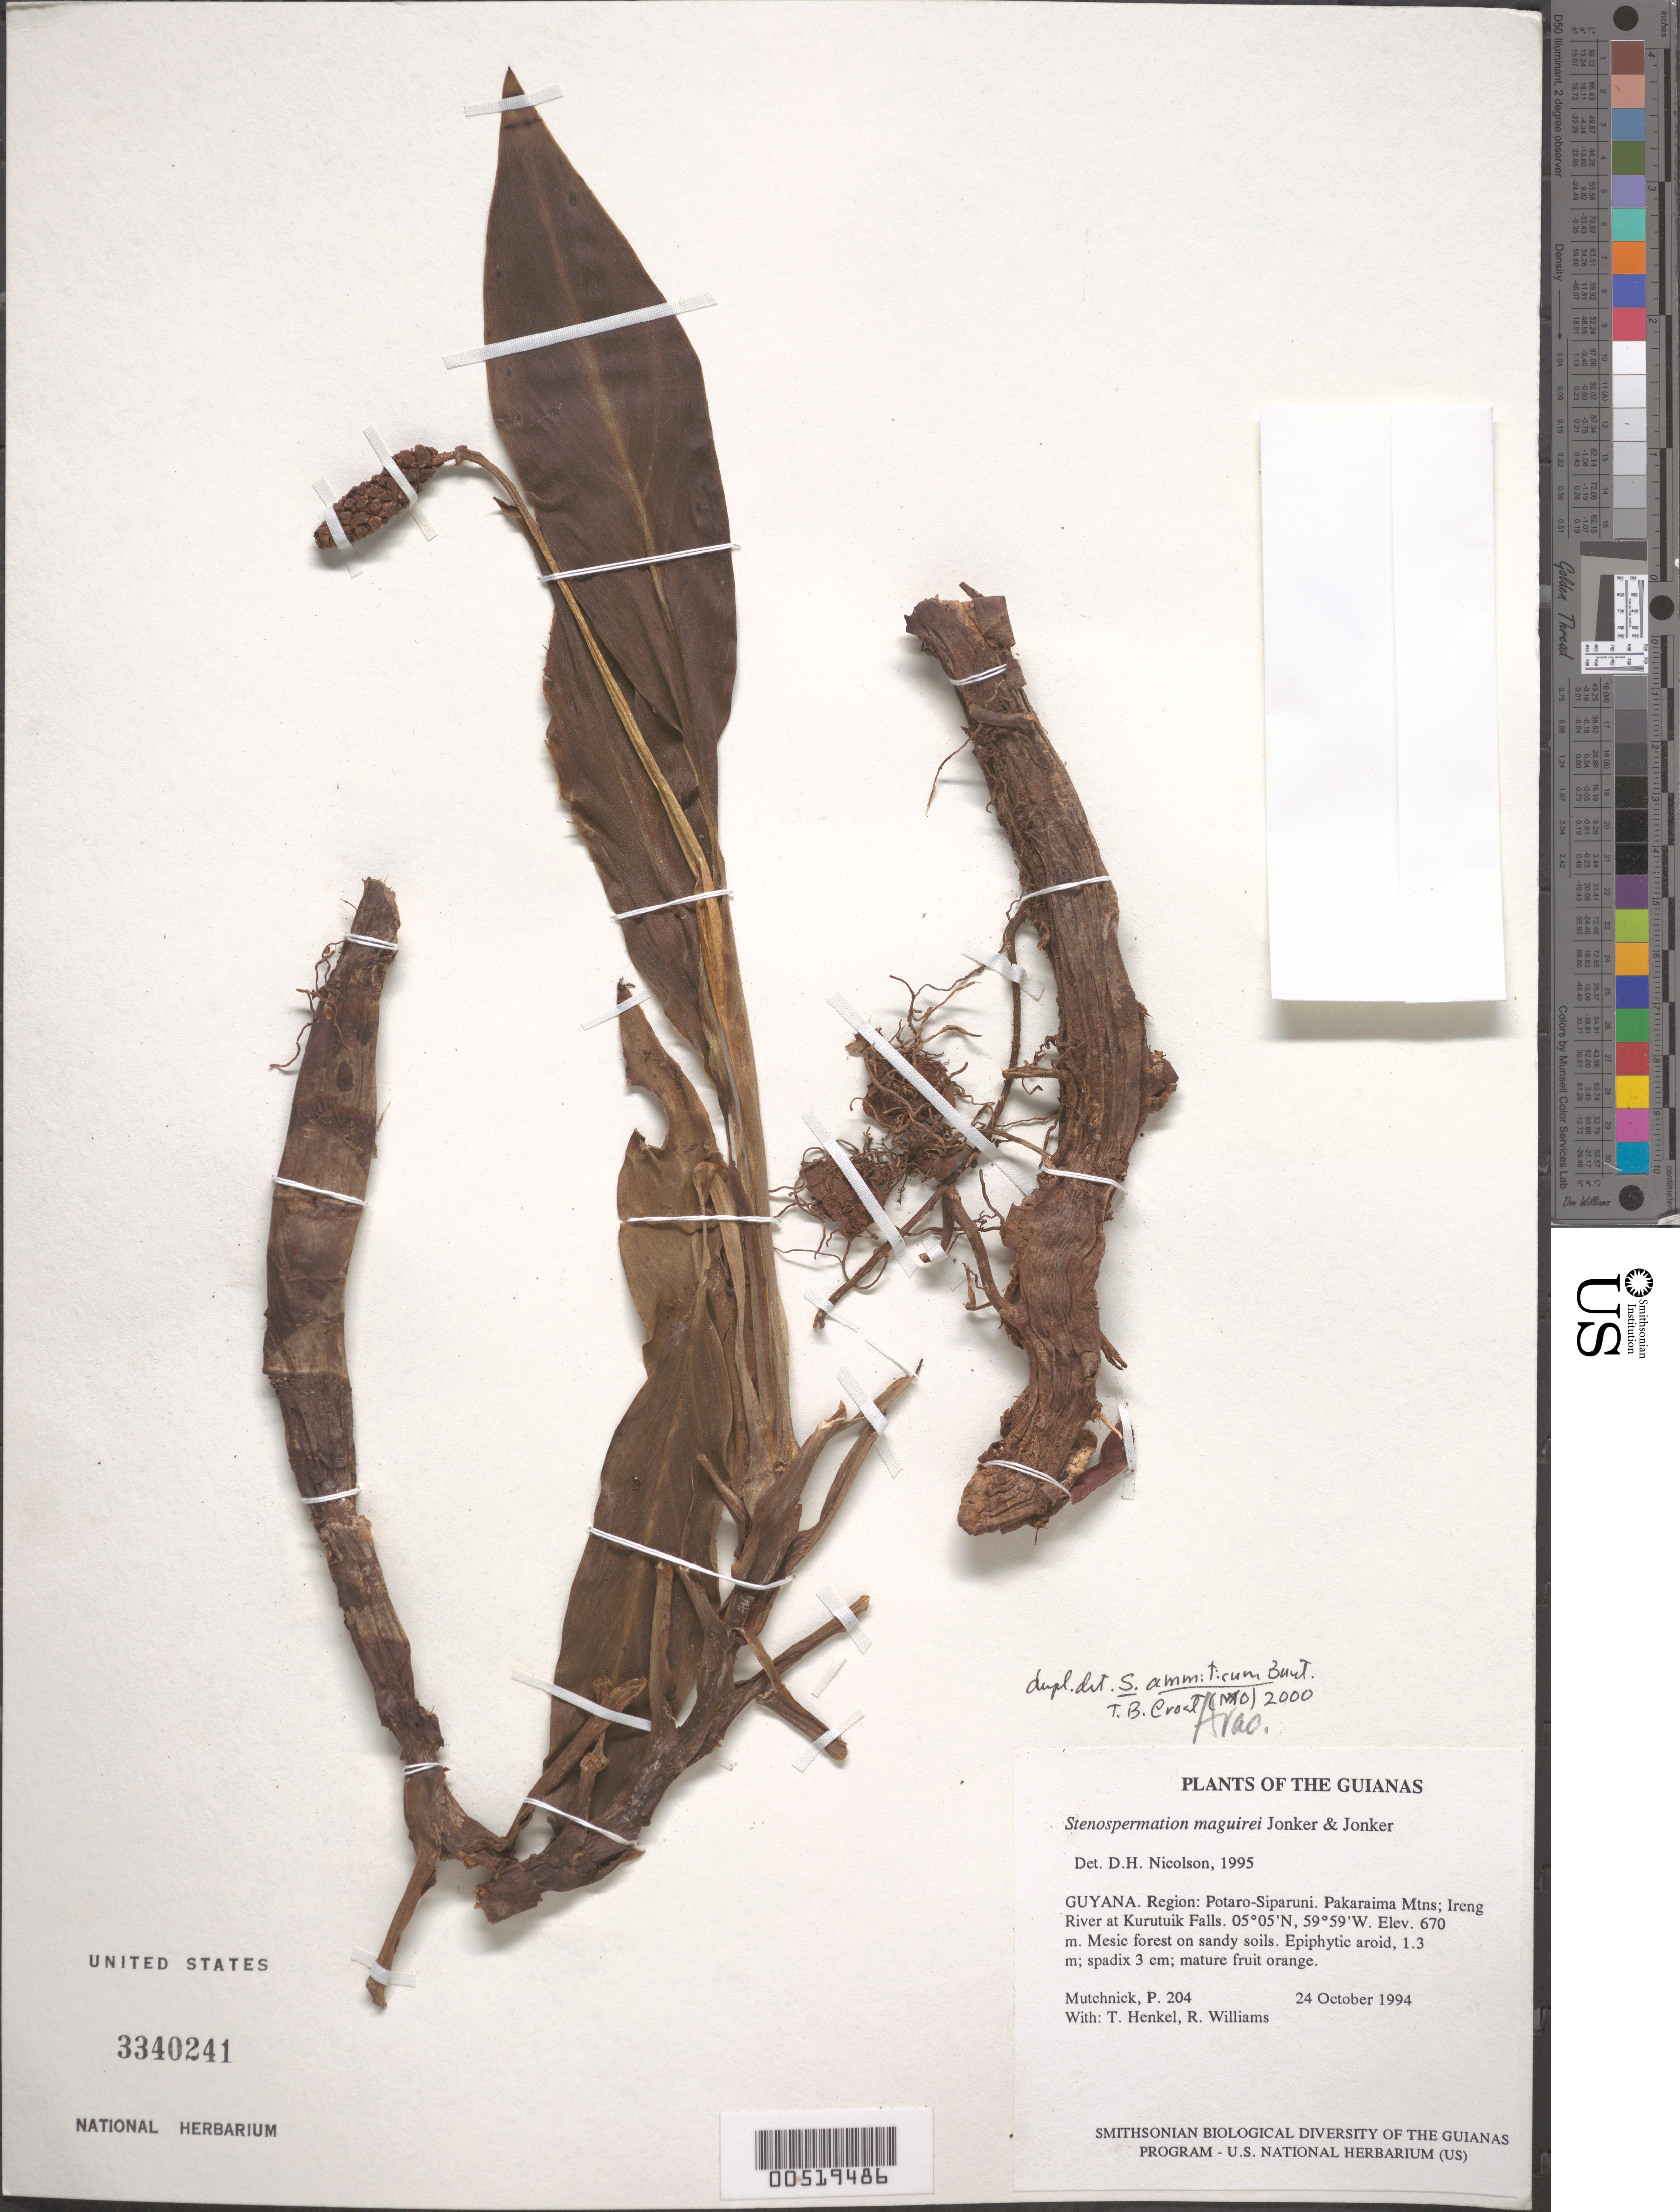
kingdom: Plantae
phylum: Tracheophyta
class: Liliopsida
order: Alismatales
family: Araceae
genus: Stenospermation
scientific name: Stenospermation ammiticum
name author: G.S. Bunting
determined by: Nicolson, Dan H.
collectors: P. Mutchnick, T. Henkel & R. Williams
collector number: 204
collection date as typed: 24 October 1994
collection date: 1994-10-24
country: Guyana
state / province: Potaro-Siparuni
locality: Pakaraima Mtns; Ireng River at Kurutuik Falls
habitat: Mesic forest on sandy soils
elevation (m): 670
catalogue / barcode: US 3340241